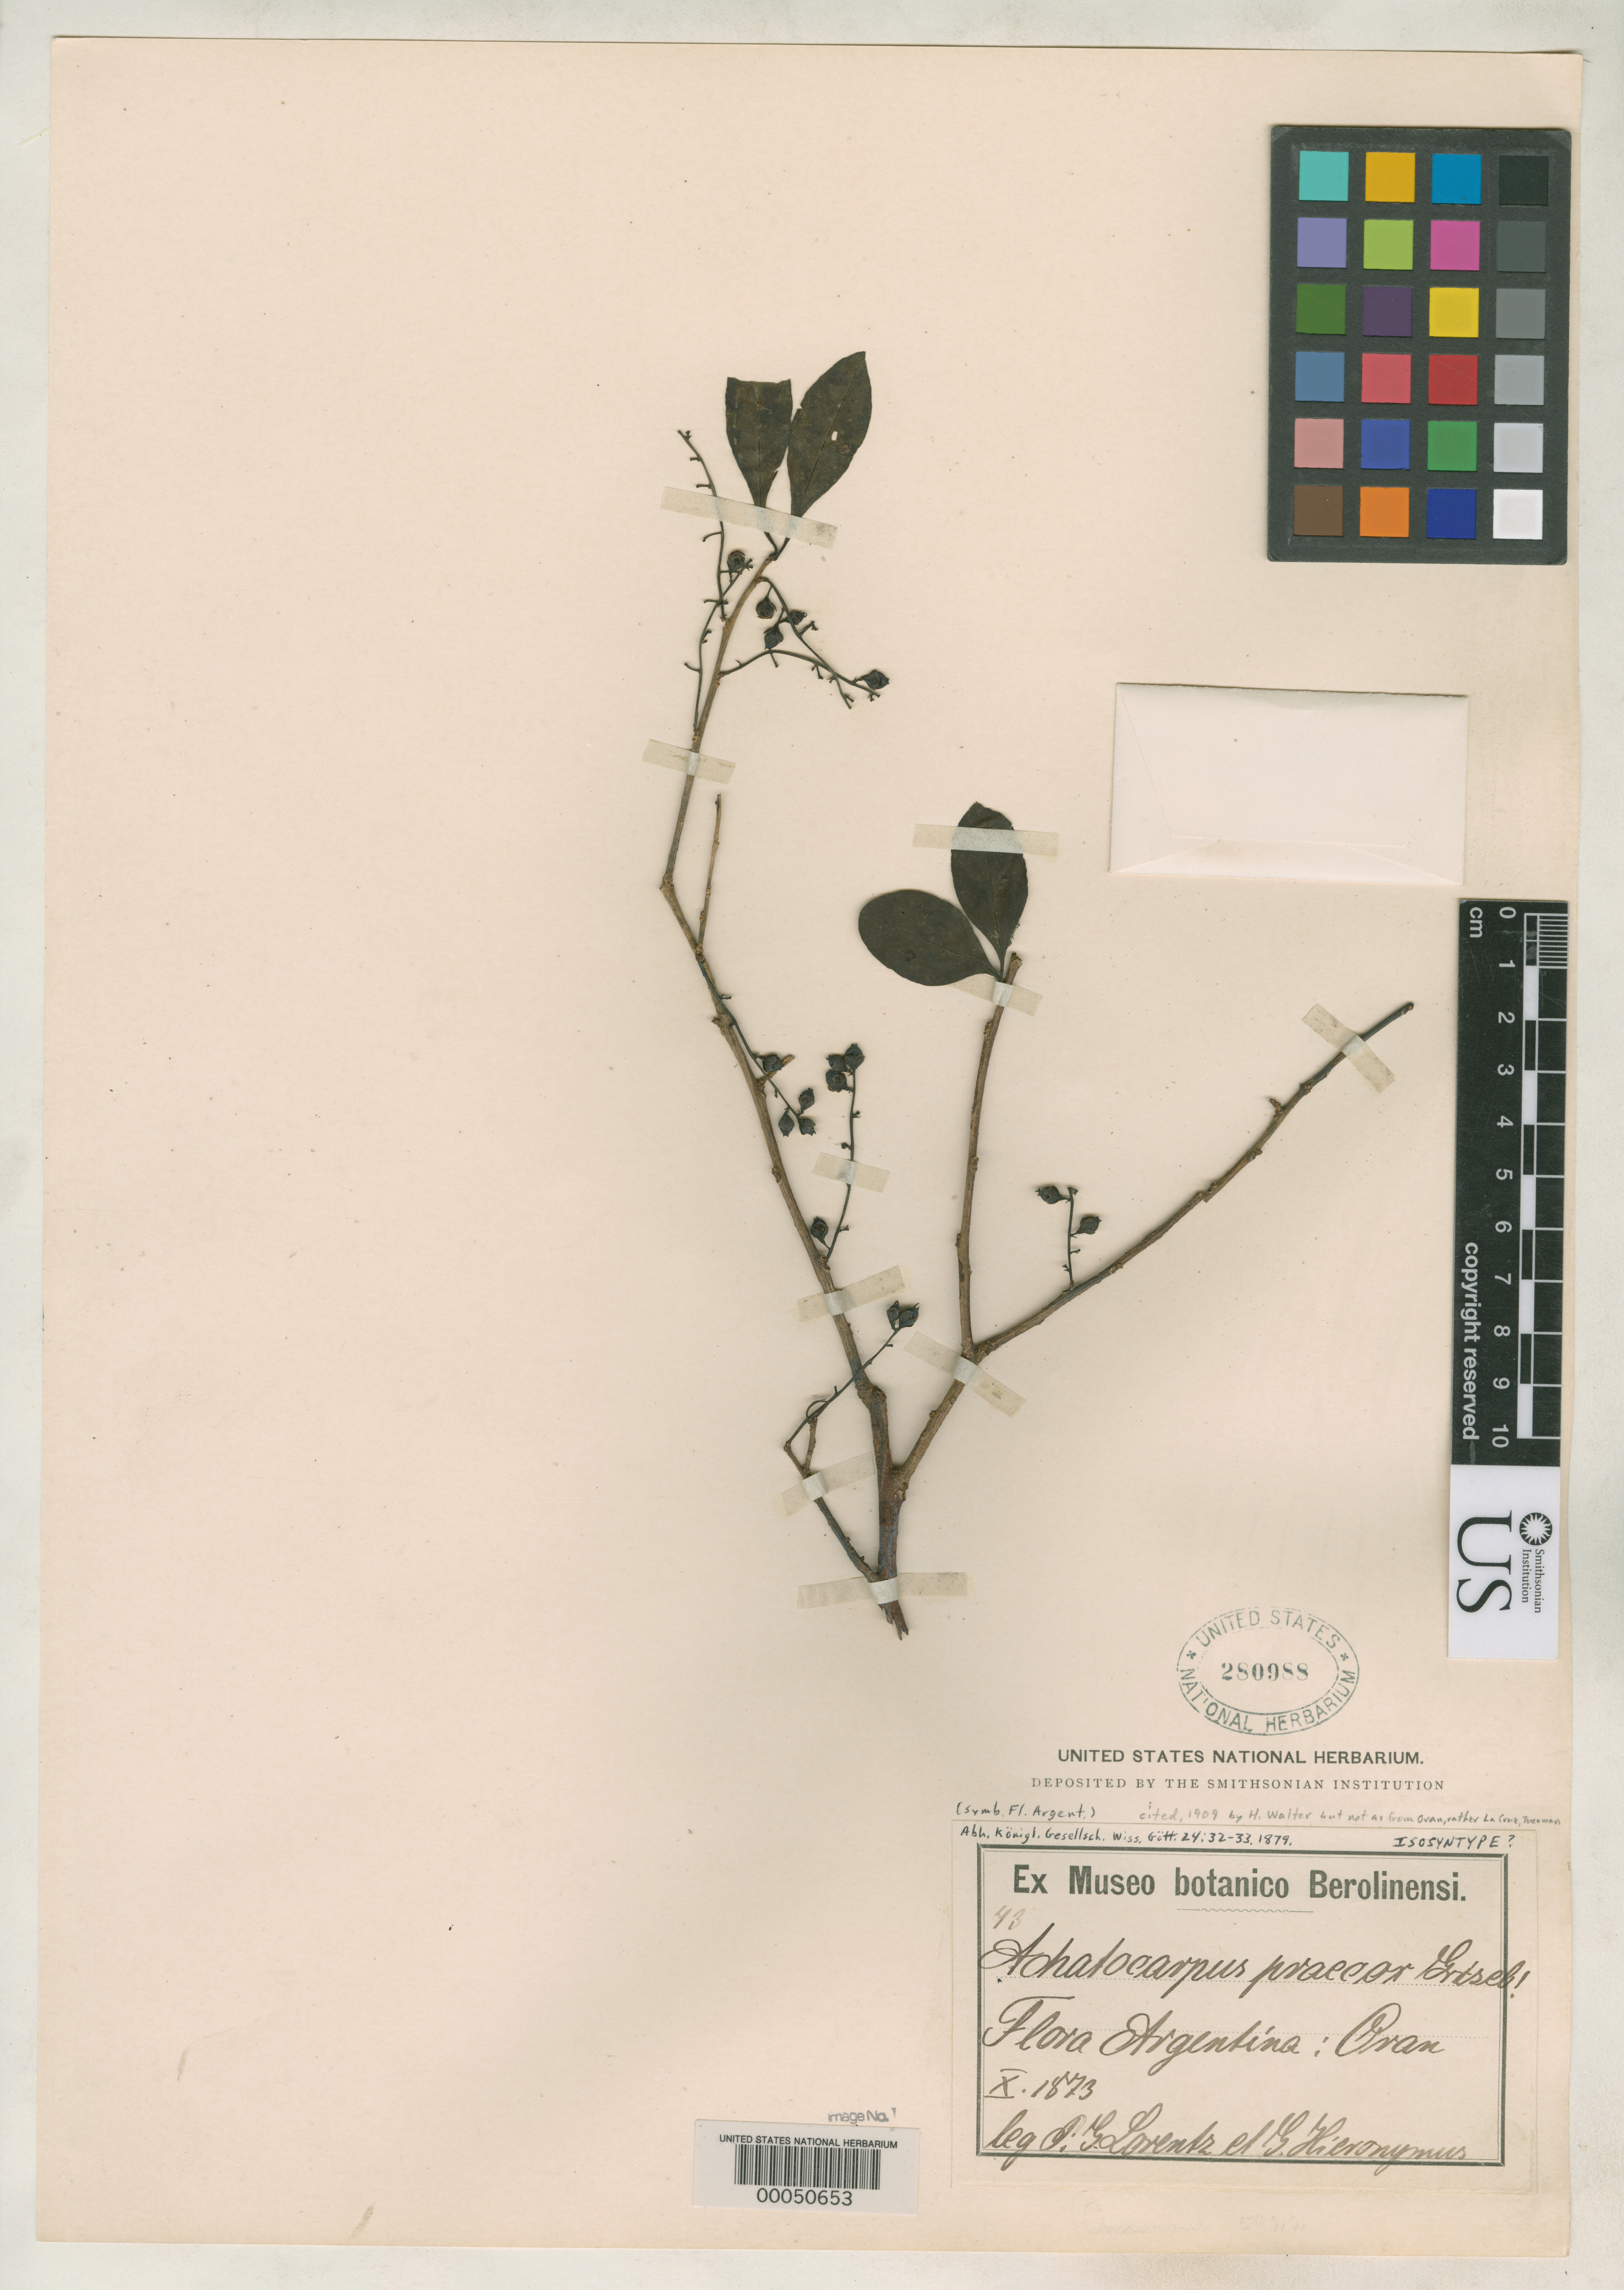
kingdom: Plantae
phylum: Tracheophyta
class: Magnoliopsida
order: Caryophyllales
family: Achatocarpaceae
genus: Achatocarpus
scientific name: Achatocarpus praecox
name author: Griseb.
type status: Possible Syntype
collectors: P. G. Lorentz & G. H. Hieronymus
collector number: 43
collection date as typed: Oct 1873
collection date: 1873-10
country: Argentina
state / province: Salta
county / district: Orán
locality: Oran.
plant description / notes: Possibly original material but dubiously a type. Protologue cites (only) Balansa collections, none by Lorentz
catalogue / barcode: US 280988